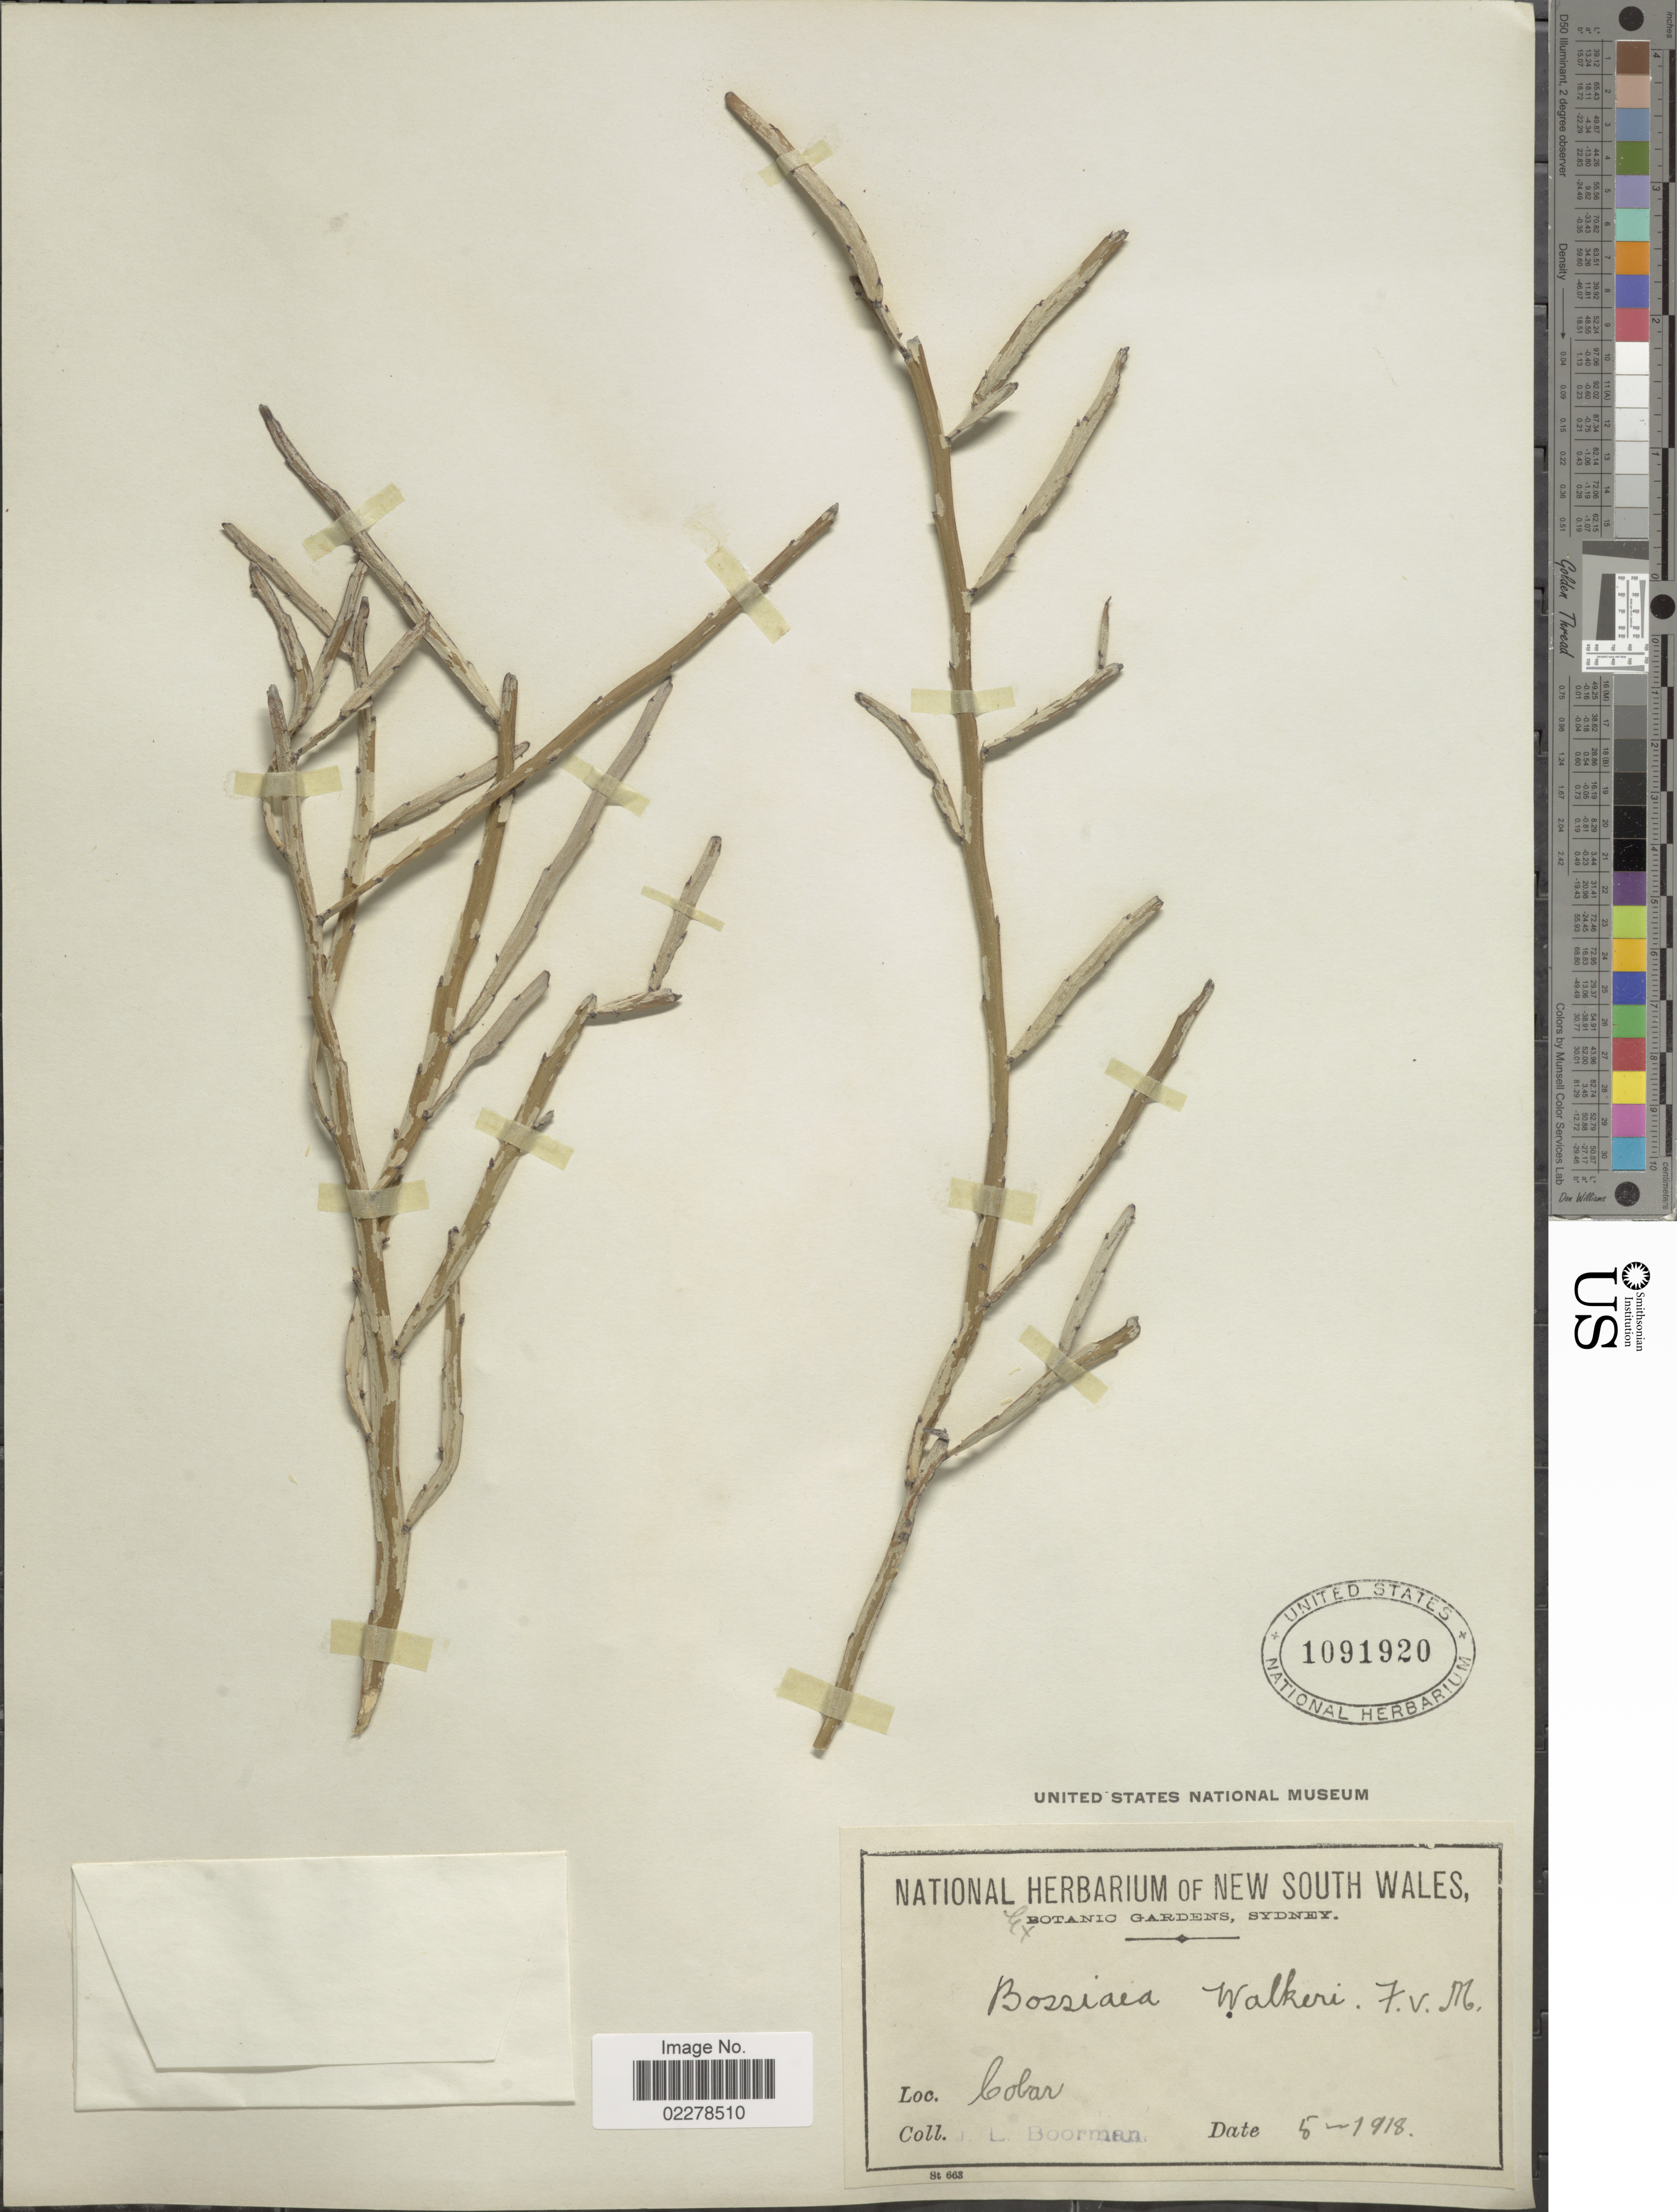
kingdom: Plantae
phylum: Tracheophyta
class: Magnoliopsida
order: Fabales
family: Fabaceae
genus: Bossiaea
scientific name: Bossiaea walkeri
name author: F. Muell.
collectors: J. Boorman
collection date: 1918-05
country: Australia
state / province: New South Wales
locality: Cobar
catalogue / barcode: US 1091920